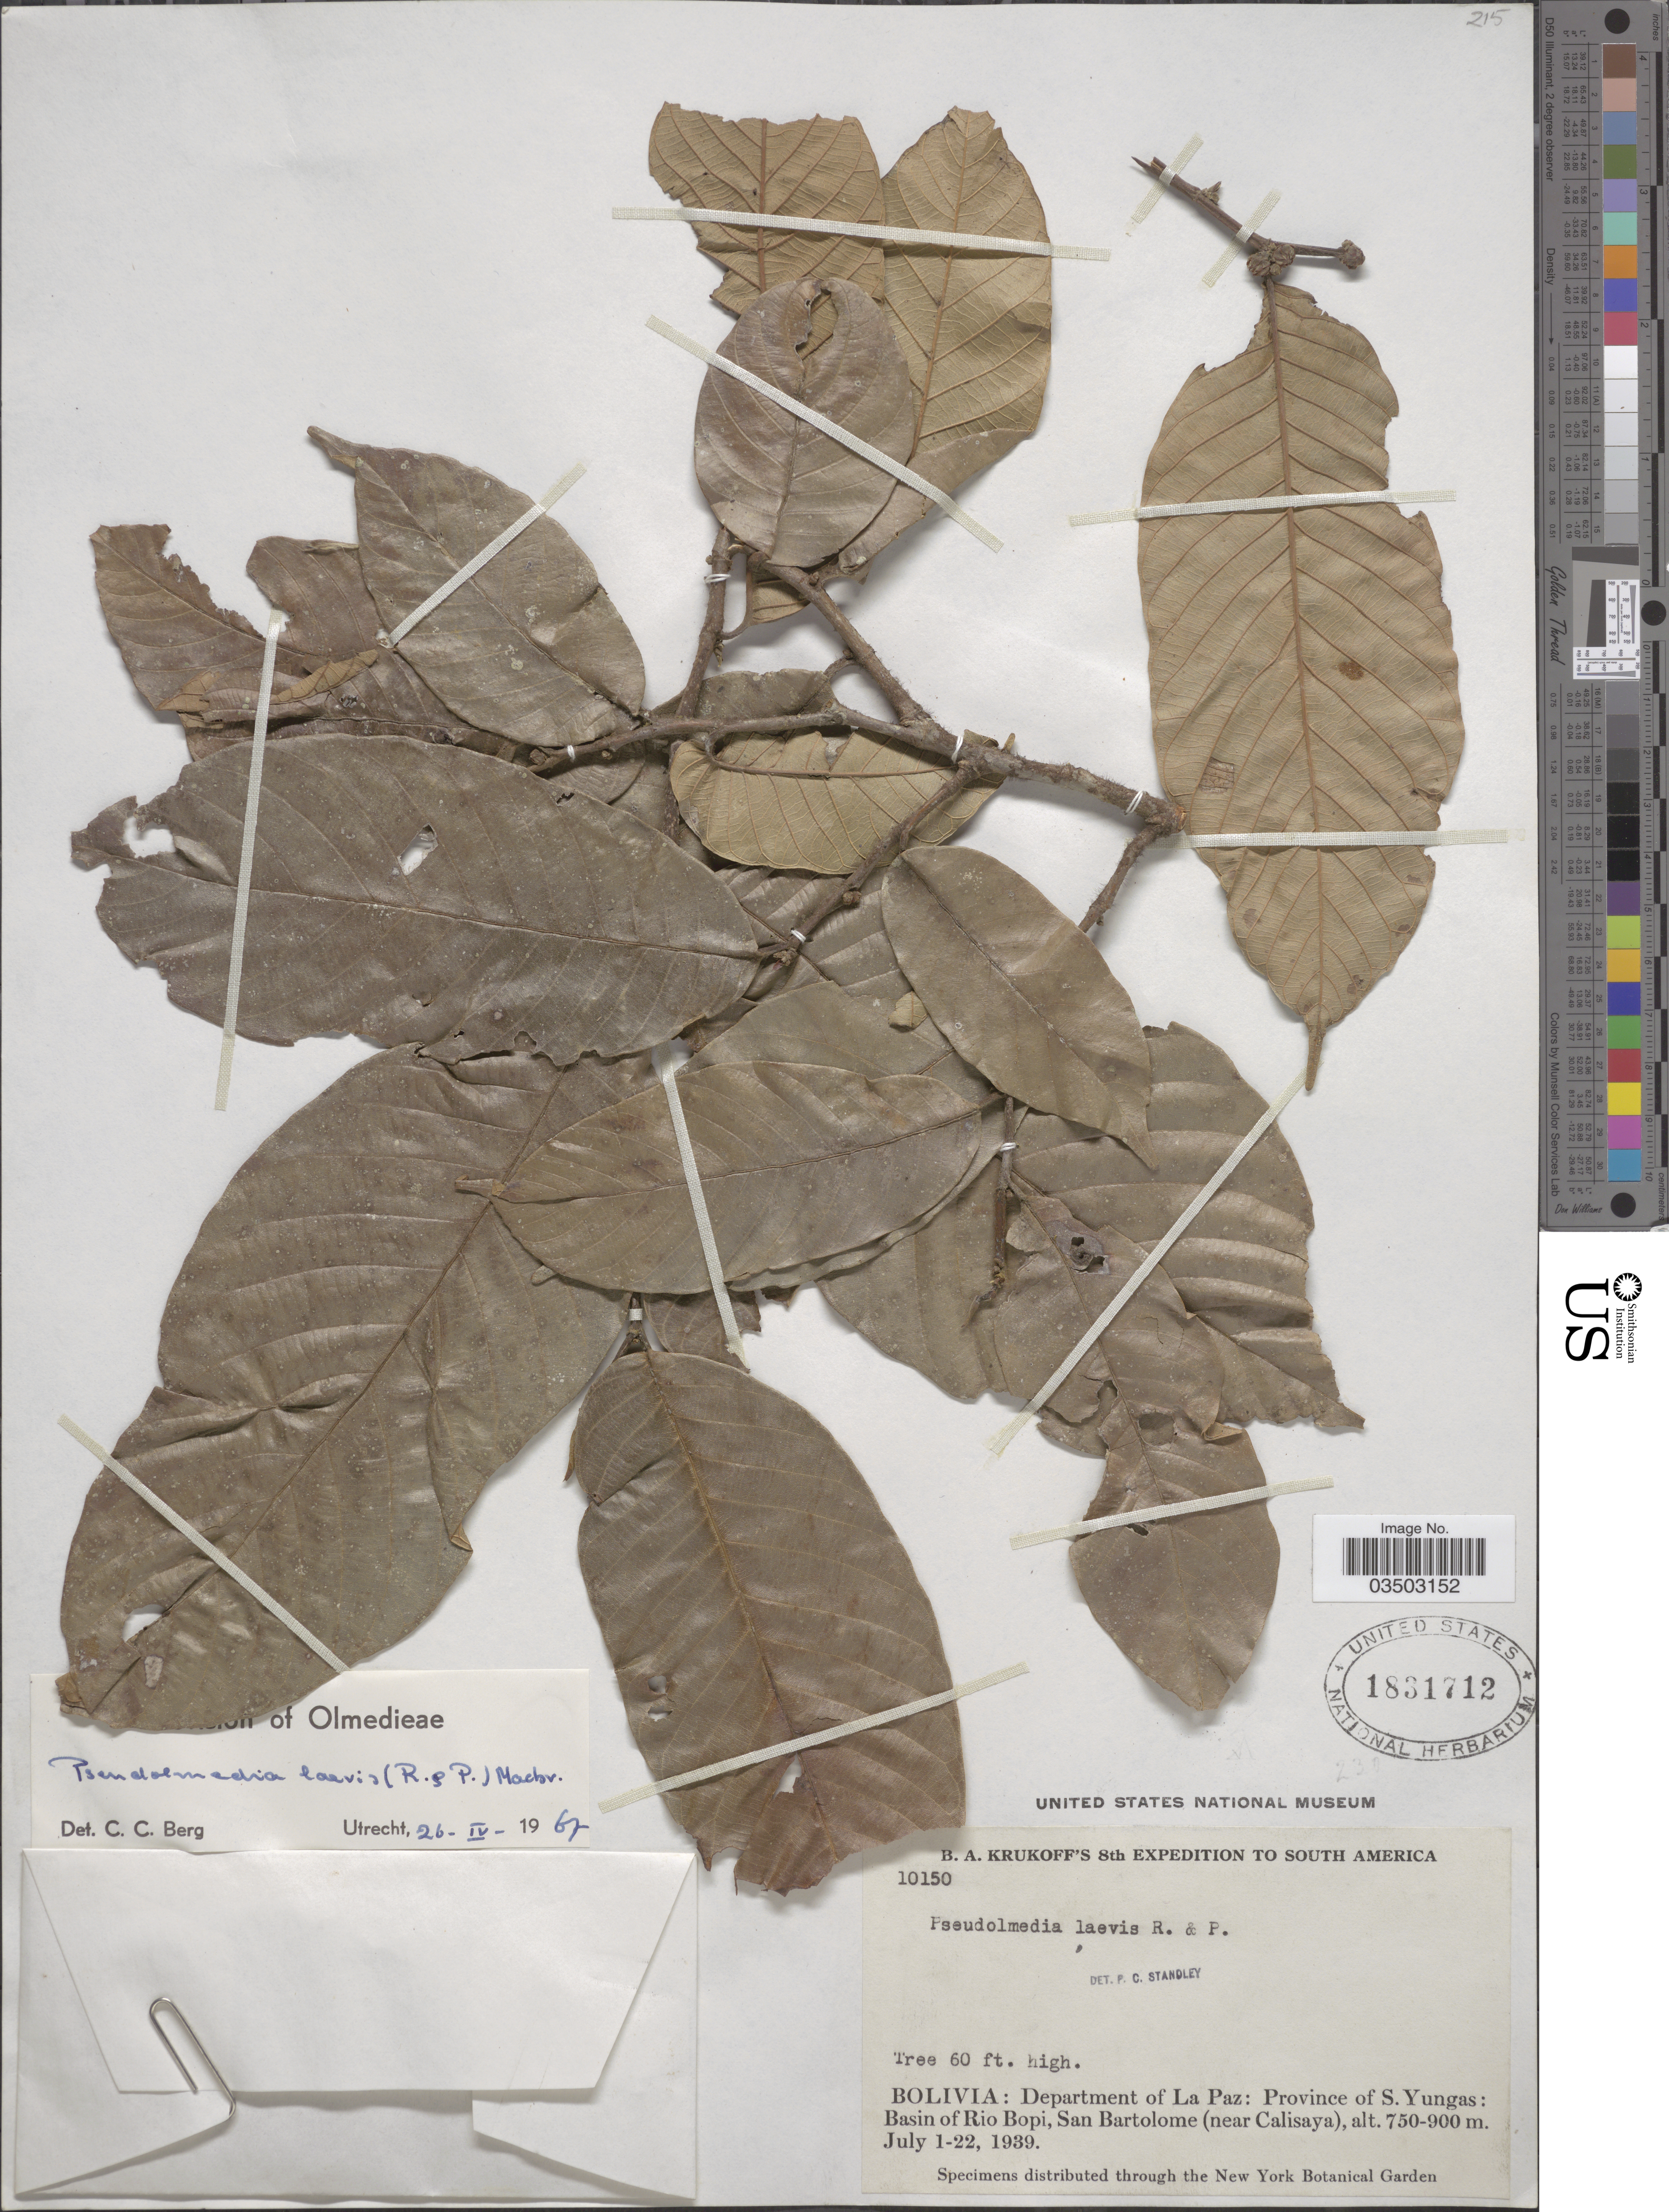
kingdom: Plantae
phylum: Tracheophyta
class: Magnoliopsida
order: Rosales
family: Moraceae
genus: Pseudolmedia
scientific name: Pseudolmedia laevis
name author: (Ruiz & Pav.) J.F. Macbr.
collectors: B. A. Krukoff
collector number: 10150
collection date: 1939-07-01/1939-07-22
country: Bolivia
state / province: La Paz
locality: Department of La Paz: Province of S. Yungas: Basin of Rio Bopi, San Bartolome (near Calisaya).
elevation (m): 750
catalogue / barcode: US 1831712